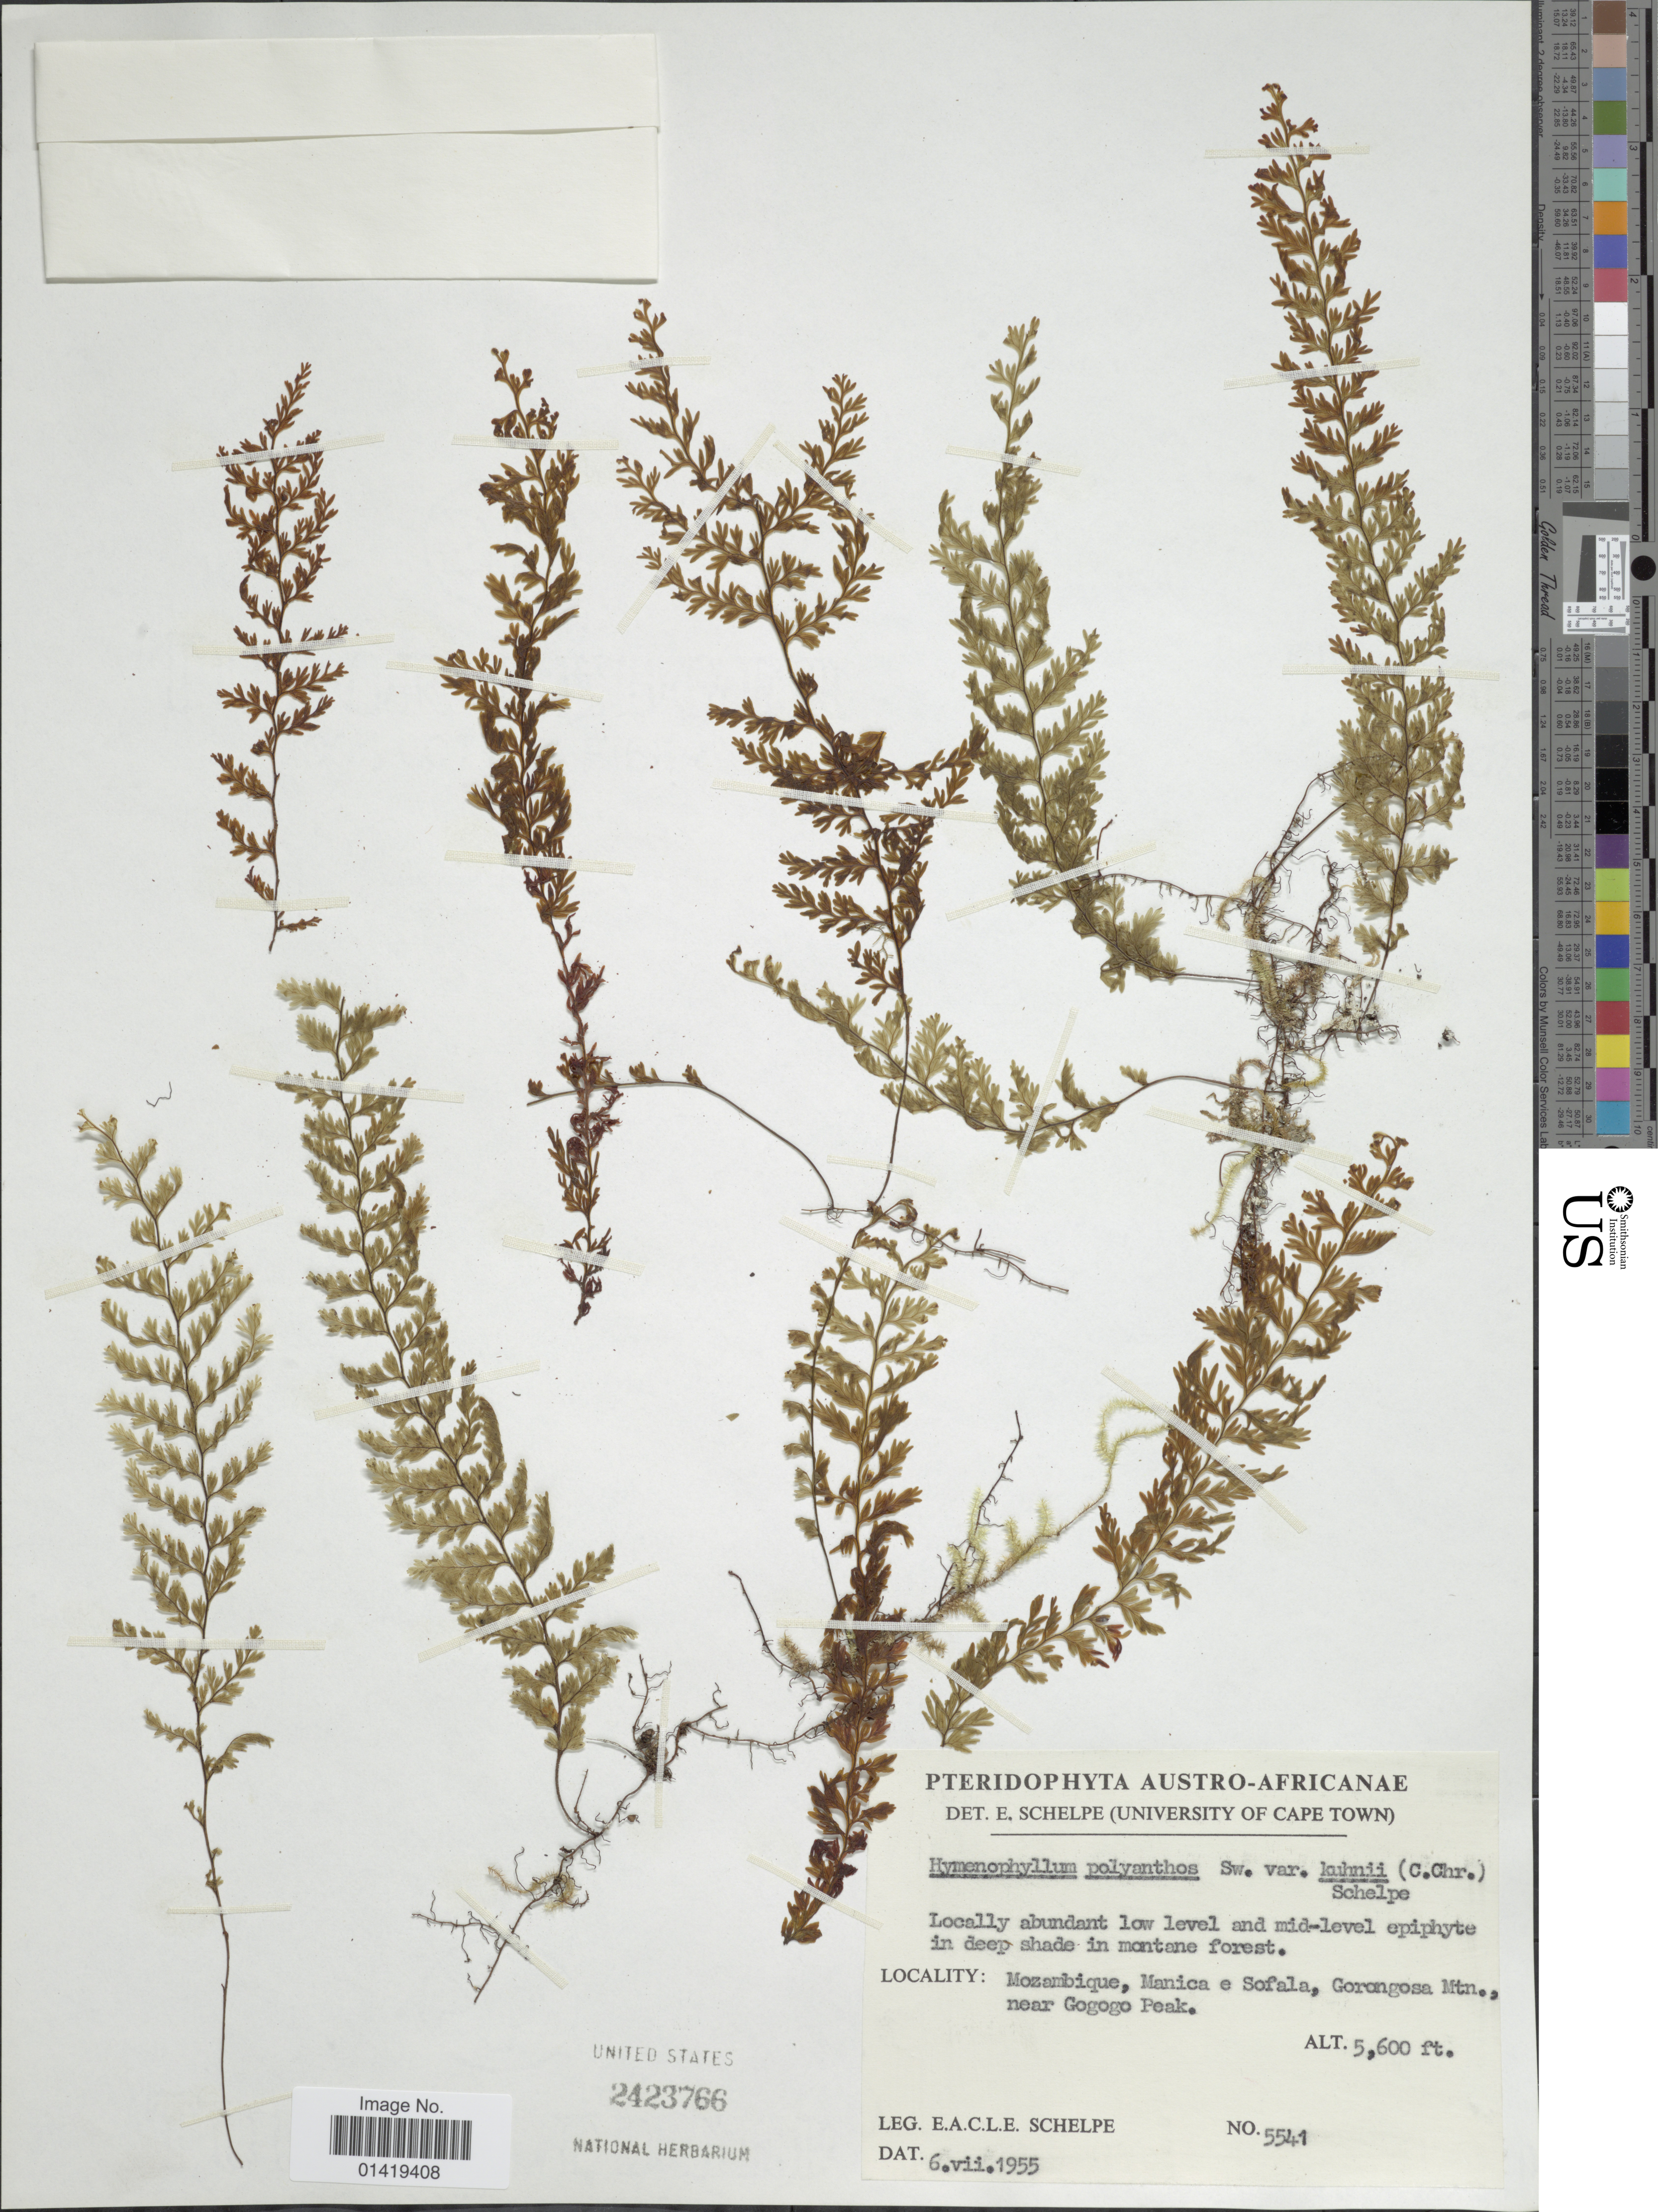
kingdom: Plantae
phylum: Tracheophyta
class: Polypodiopsida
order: Hymenophyllales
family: Hymenophyllaceae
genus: Hymenophyllum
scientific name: Hymenophyllum polyanthos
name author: (Sw.) Sw.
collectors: E. A. C. L. E. Schelpe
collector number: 5541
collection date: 1955-07-06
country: Mozambique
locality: Mozambique Manica ke Sofala Gorongosa Mtn near Gogogo Peak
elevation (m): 1707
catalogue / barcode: US 2423766